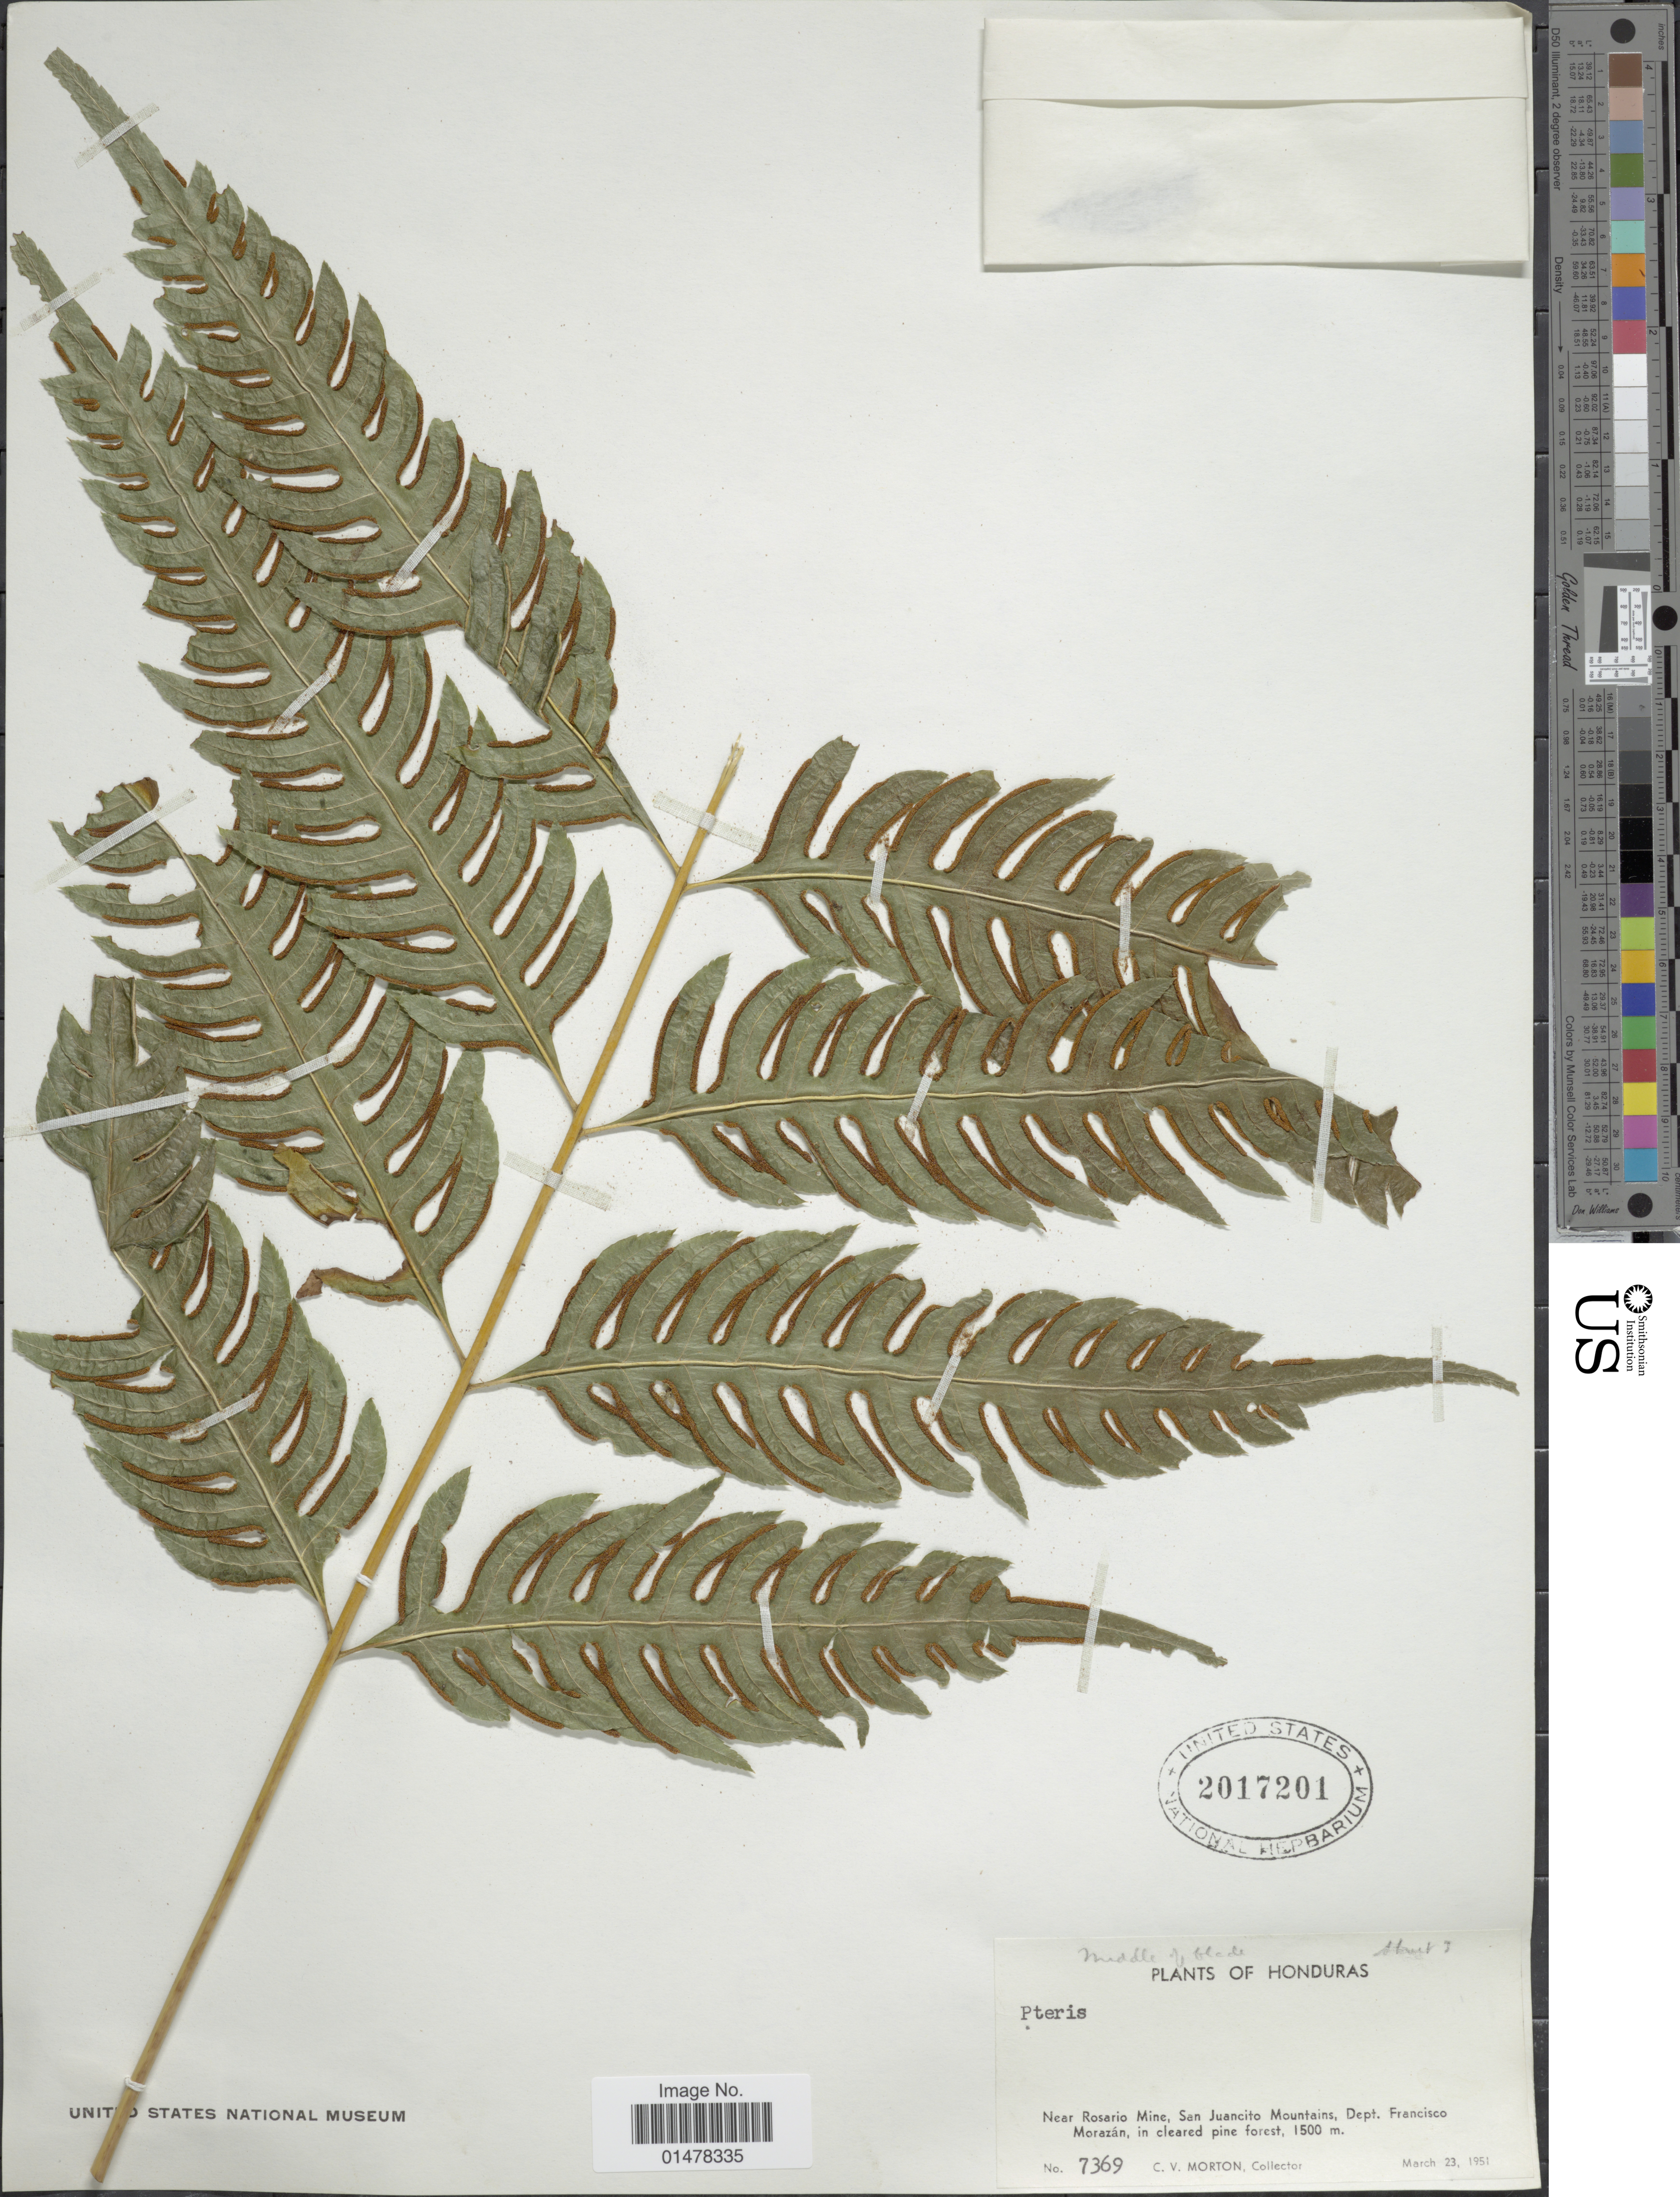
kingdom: Plantae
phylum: Tracheophyta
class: Polypodiopsida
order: Polypodiales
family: Pteridaceae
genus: Pteris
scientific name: Pteris sp.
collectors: C. V. Morton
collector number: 7369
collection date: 1951-03-23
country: Honduras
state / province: Fco. Morazán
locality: Plants of Honduras, Near Rosario Mine, San Juancito Mountains, dept. Francisco Morazán, in cleared pine forest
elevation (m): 1500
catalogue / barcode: US 2017201